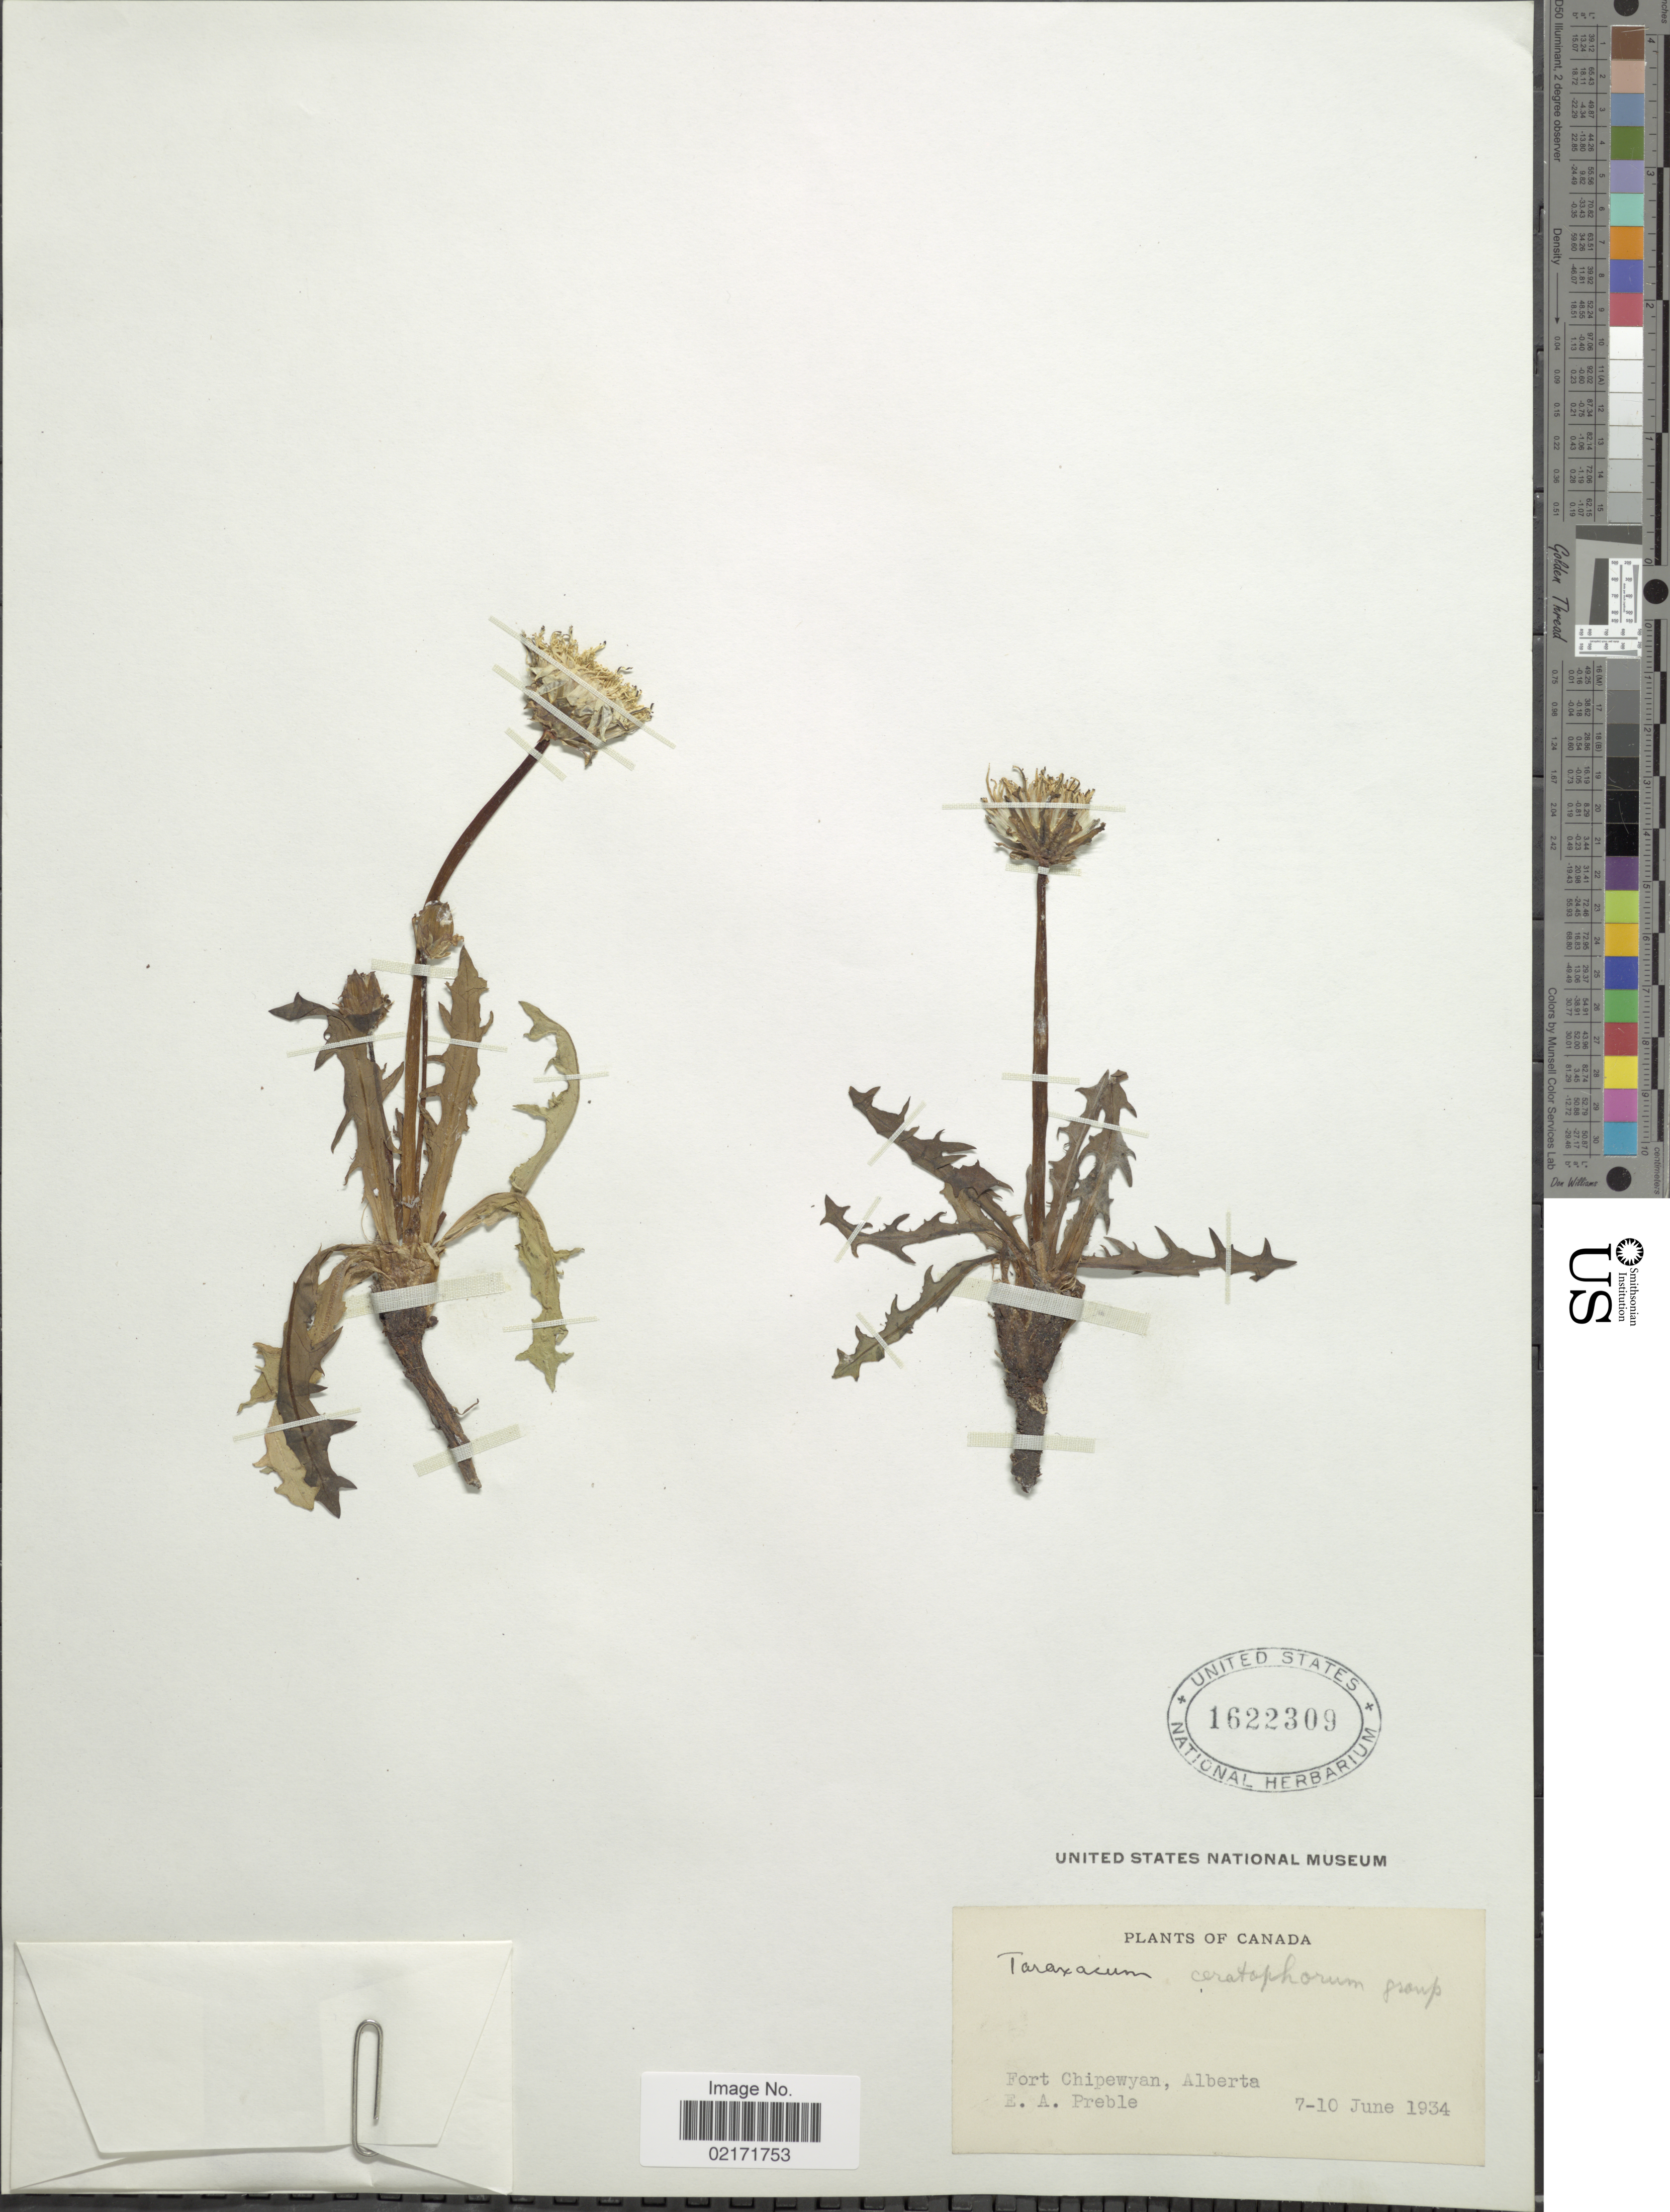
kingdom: Plantae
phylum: Tracheophyta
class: Magnoliopsida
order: Asterales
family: Asteraceae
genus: Taraxacum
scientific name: Taraxacum ceratophorum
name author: (Ledeb.) DC.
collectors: E. Preble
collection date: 1934-06-07/1934-06-10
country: Canada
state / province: Alberta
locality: Fort Chipewyan, Alberta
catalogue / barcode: US 1622309